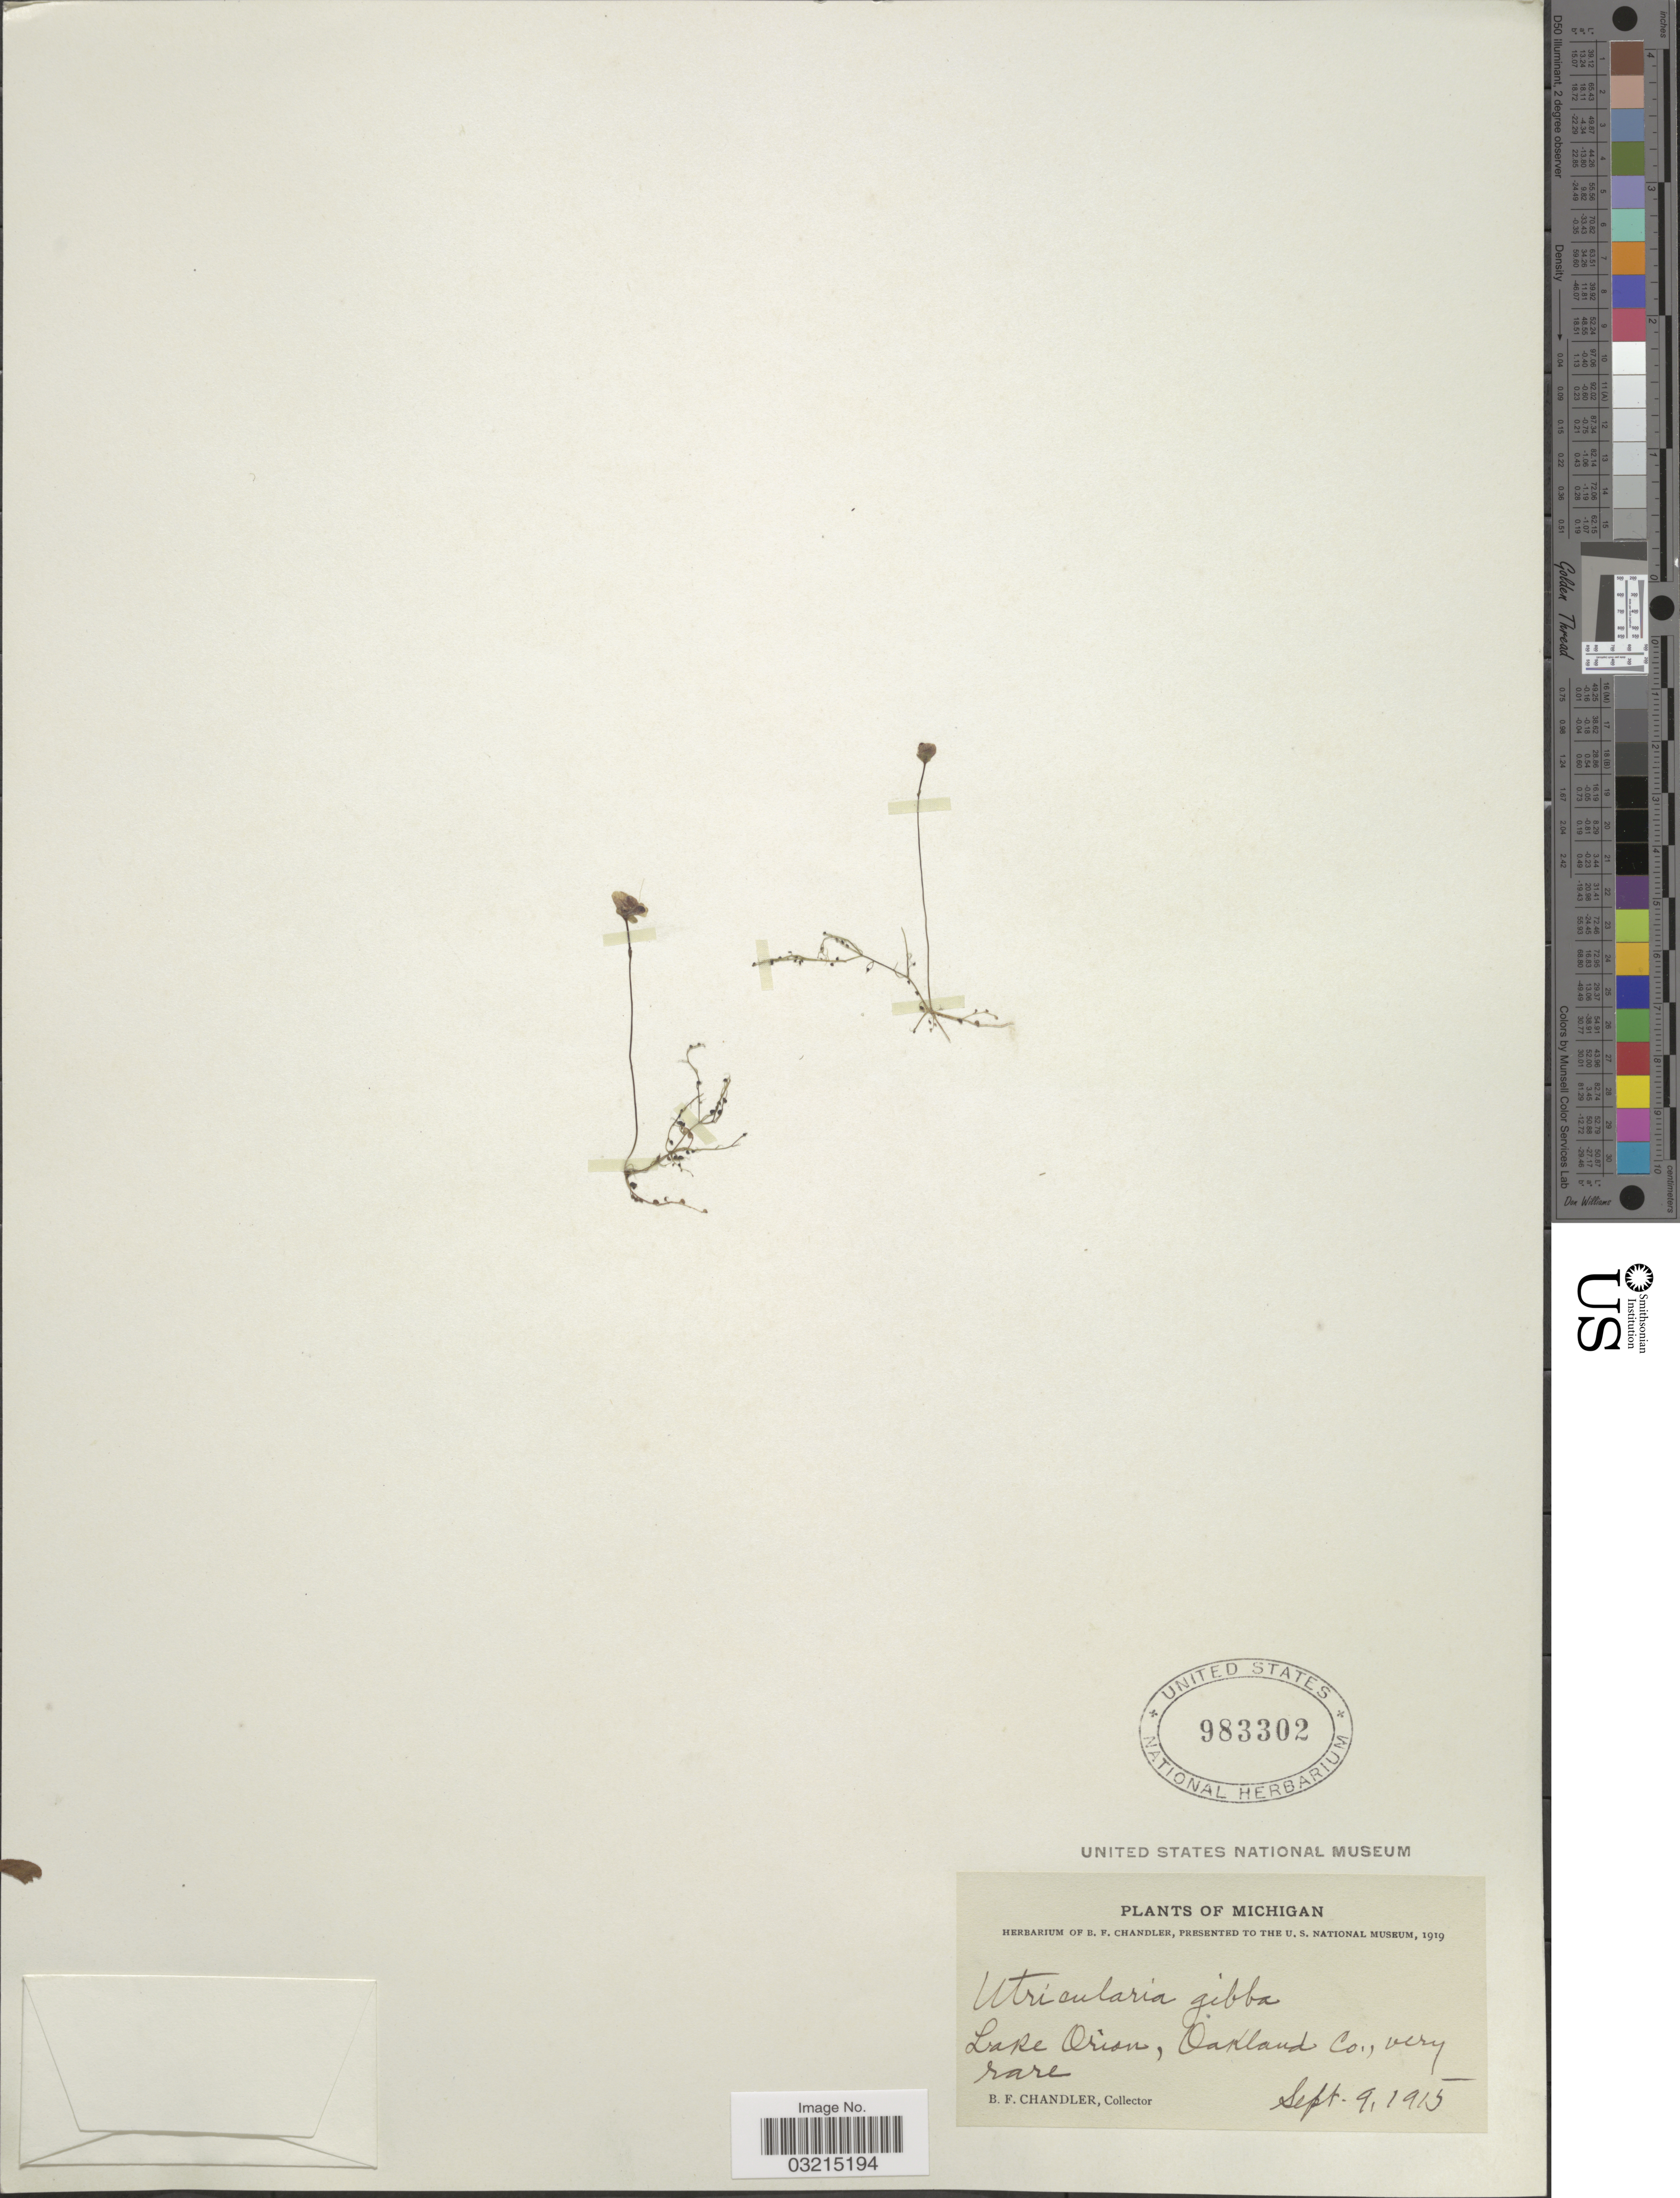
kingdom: Plantae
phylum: Tracheophyta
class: Magnoliopsida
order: Lamiales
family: Lentibulariaceae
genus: Utricularia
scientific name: Utricularia gibba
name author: L.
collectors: B. F. Chandler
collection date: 1915-09-09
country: United States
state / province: Michigan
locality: Lake Orion, Oakland Co.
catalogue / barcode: US 983302